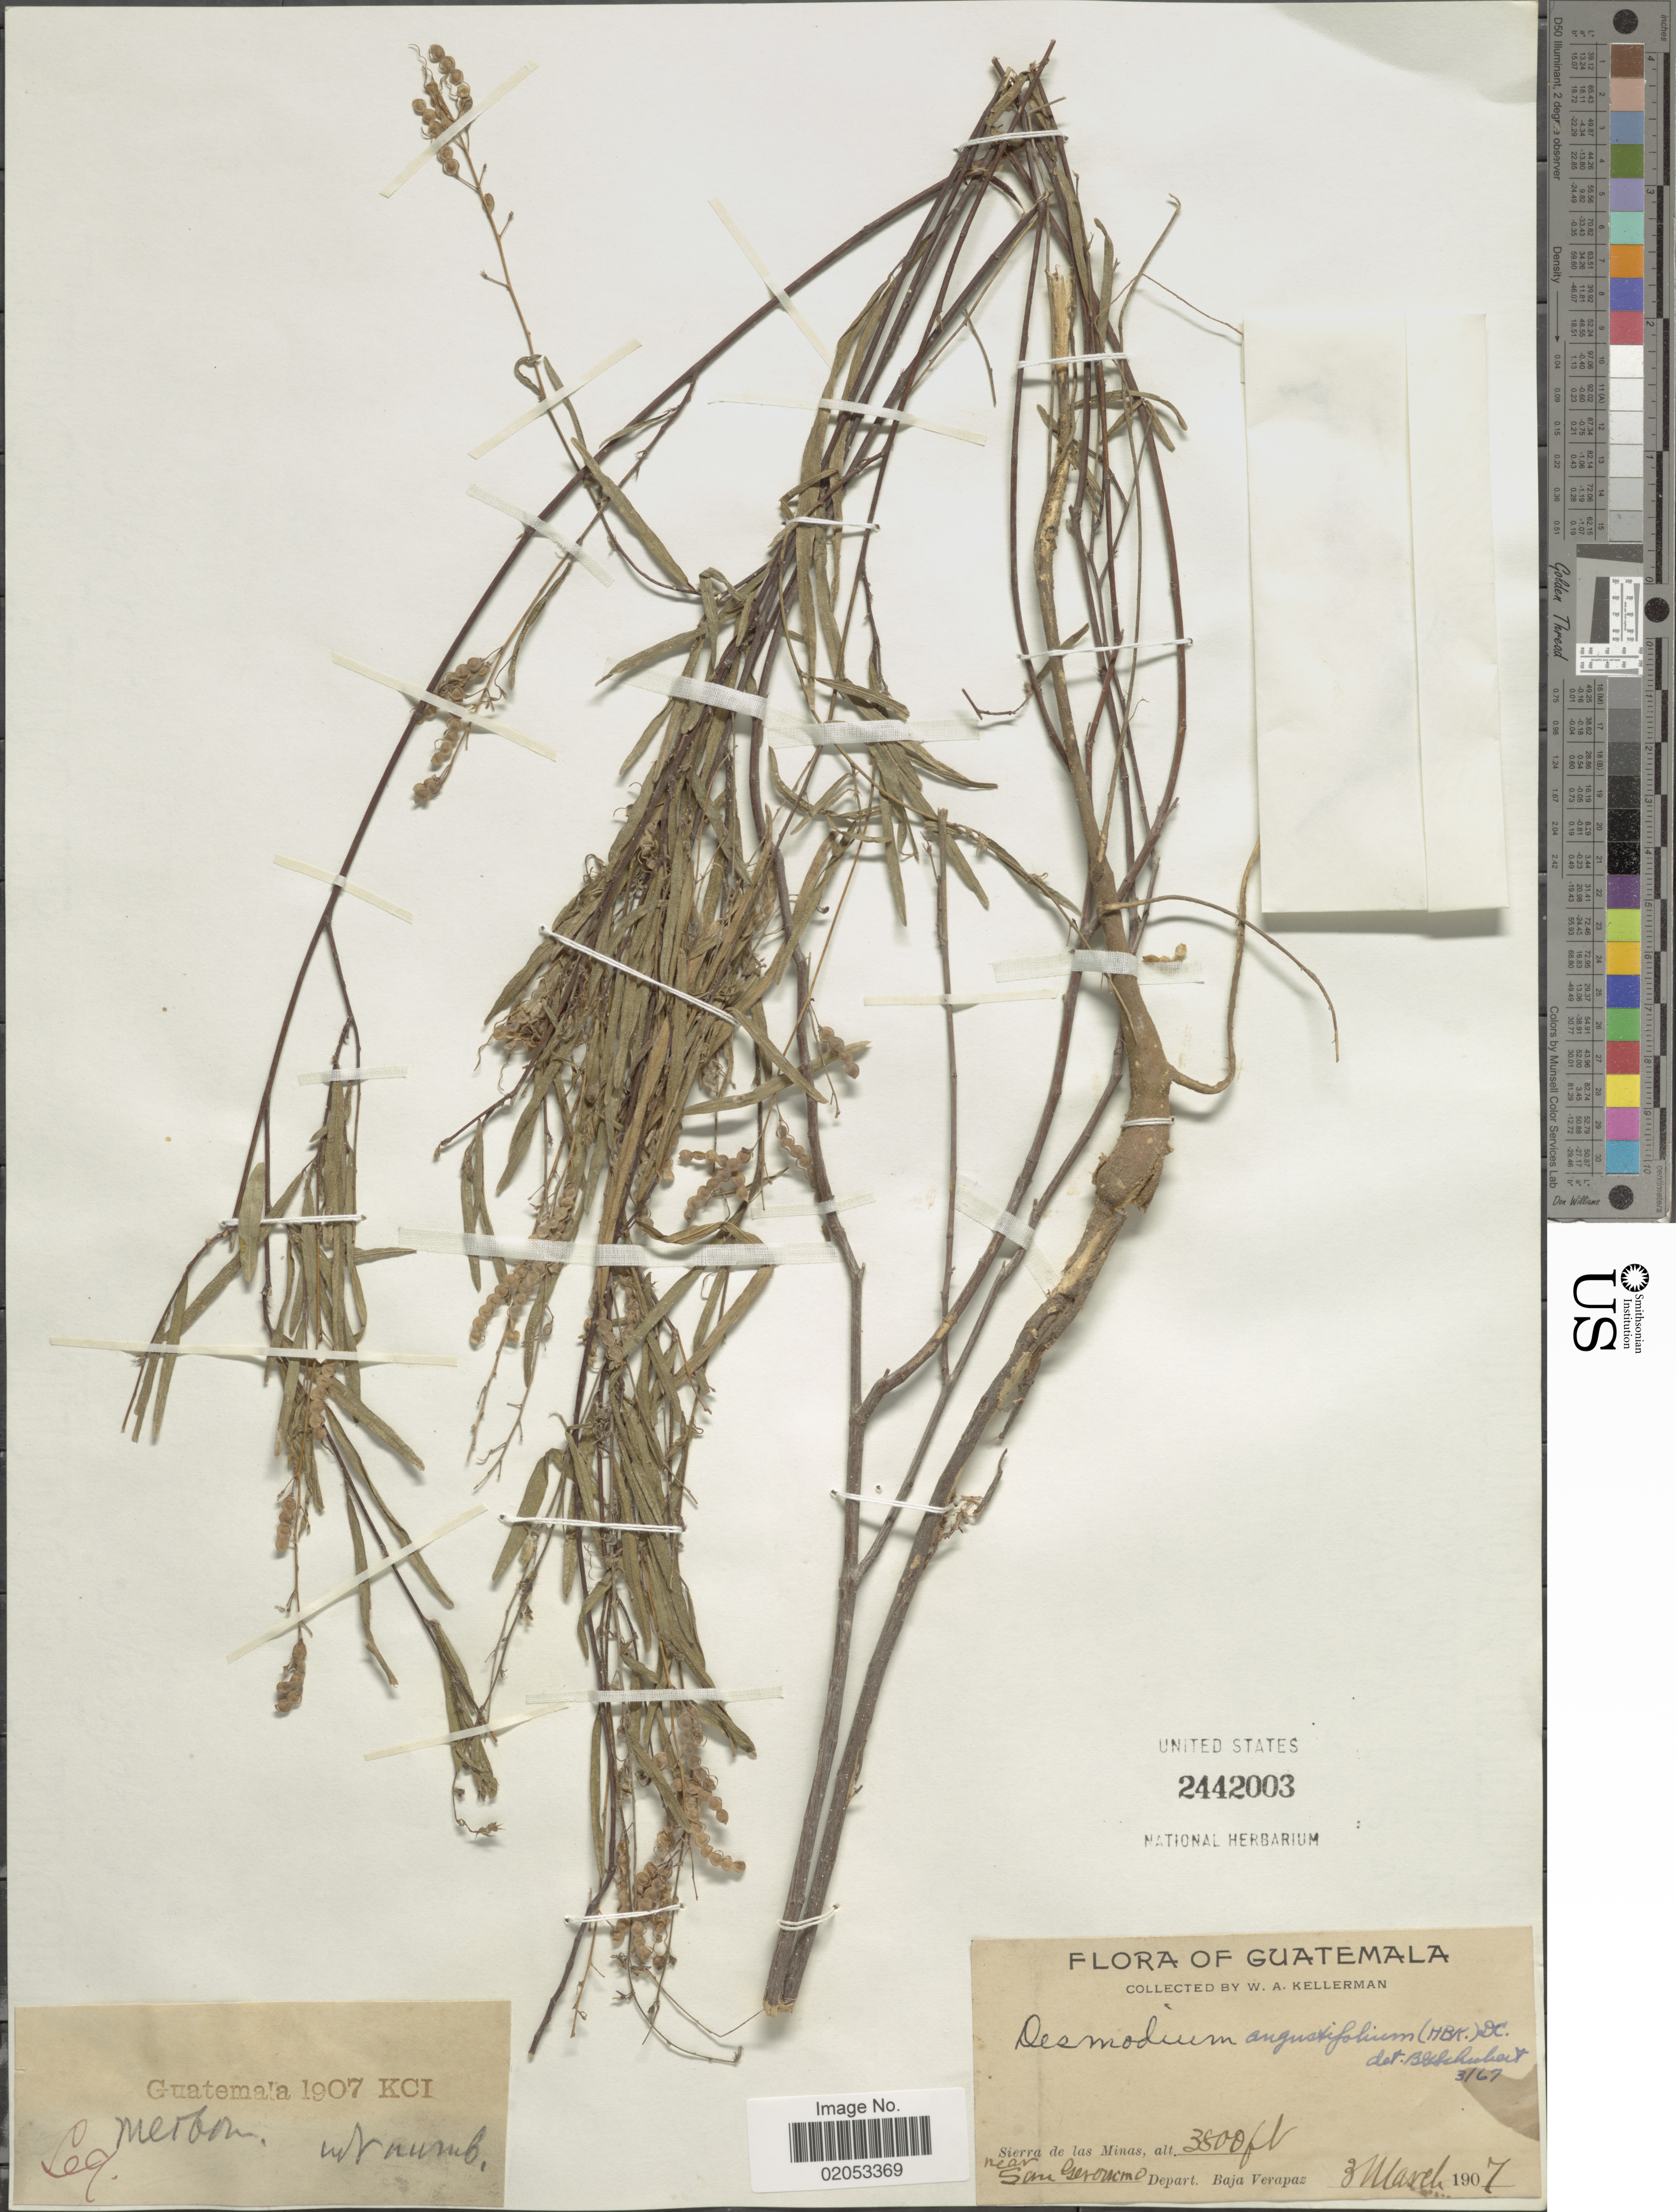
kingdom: Plantae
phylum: Tracheophyta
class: Magnoliopsida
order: Fabales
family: Fabaceae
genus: Desmodium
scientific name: Desmodium angustifolium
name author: (Kunth) DC.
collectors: W. Kellerman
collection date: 1907-03-03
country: Guatemala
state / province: Baja Verapaz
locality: Sierra de las Minas, near San Geronimo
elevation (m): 1158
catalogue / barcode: US 2442003